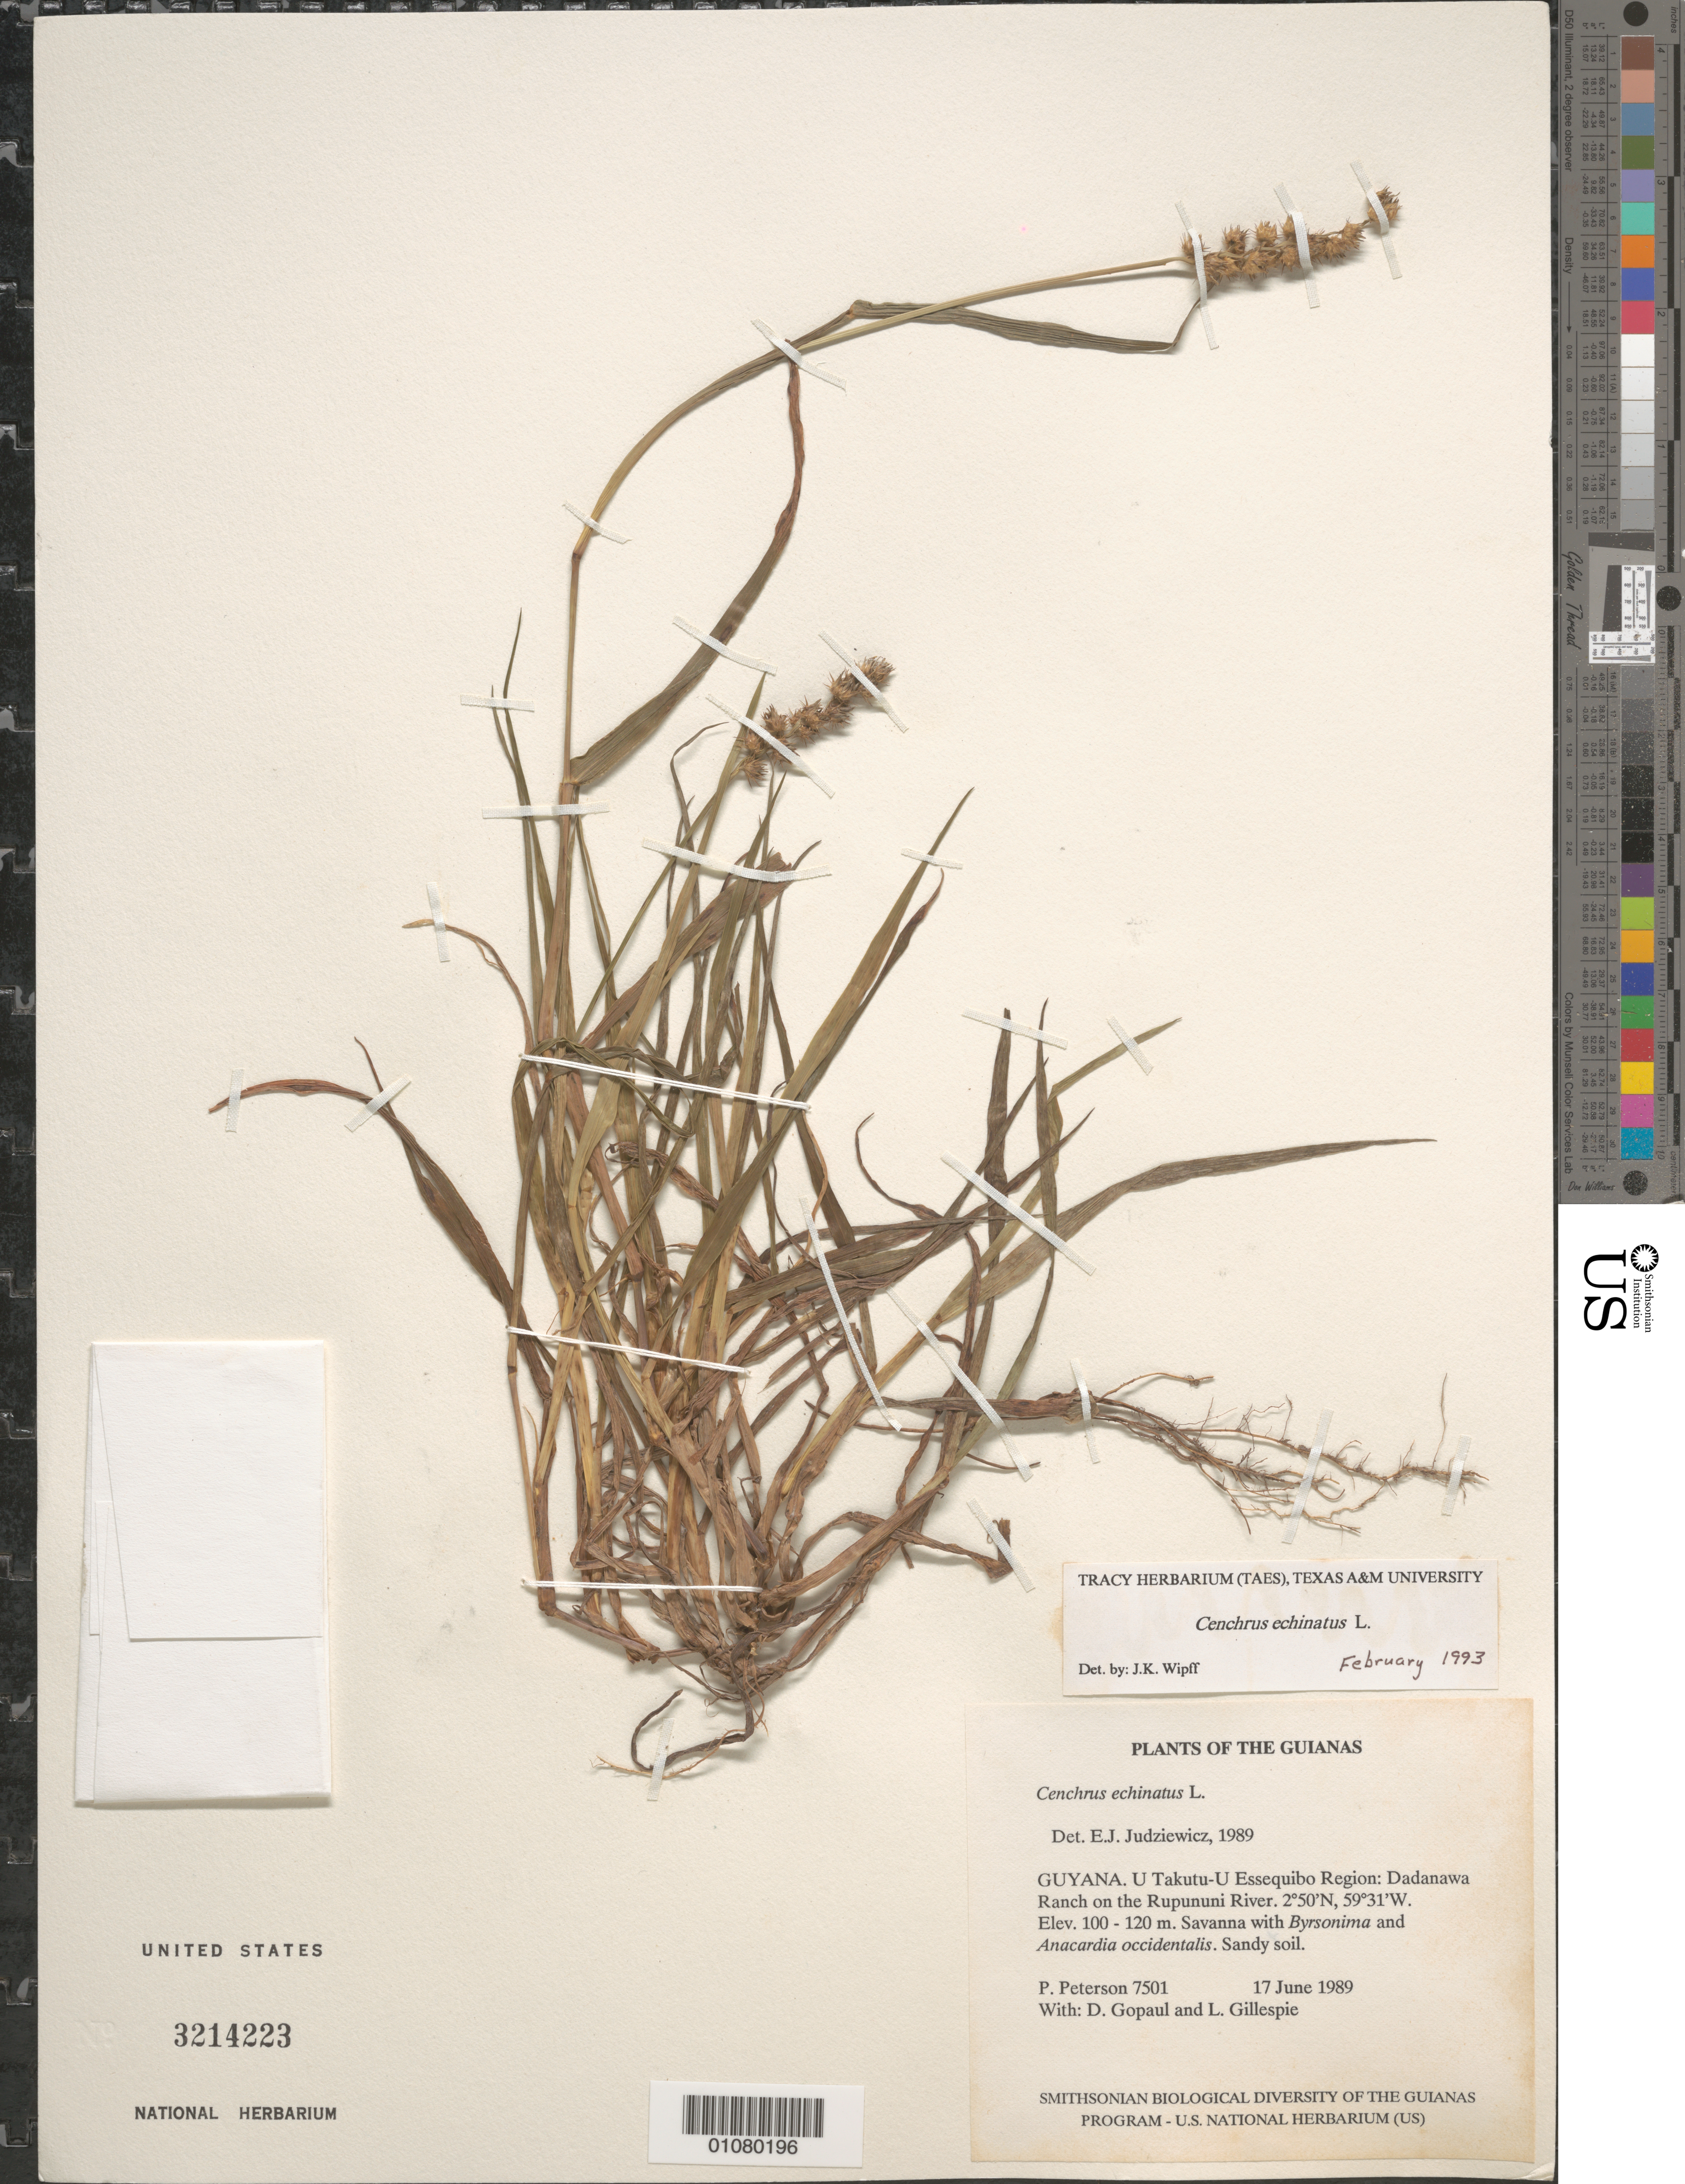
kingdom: Plantae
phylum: Tracheophyta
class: Liliopsida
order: Poales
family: Poaceae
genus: Cenchrus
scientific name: Cenchrus echinatus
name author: L.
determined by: Wipff, J. K.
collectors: P. M. Peterson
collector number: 07501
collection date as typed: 17 Jun 1989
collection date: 1989-06-17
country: Guyana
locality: U. Takutu-U. Esseguibo District, Dadanawa Ranch on the Rupununi River. 312,000 mN 220,000 mE.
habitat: Grassland dominant sandy savanna with Byrsonima and Anacardium occidentalis.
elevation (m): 375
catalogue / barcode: US 3214223